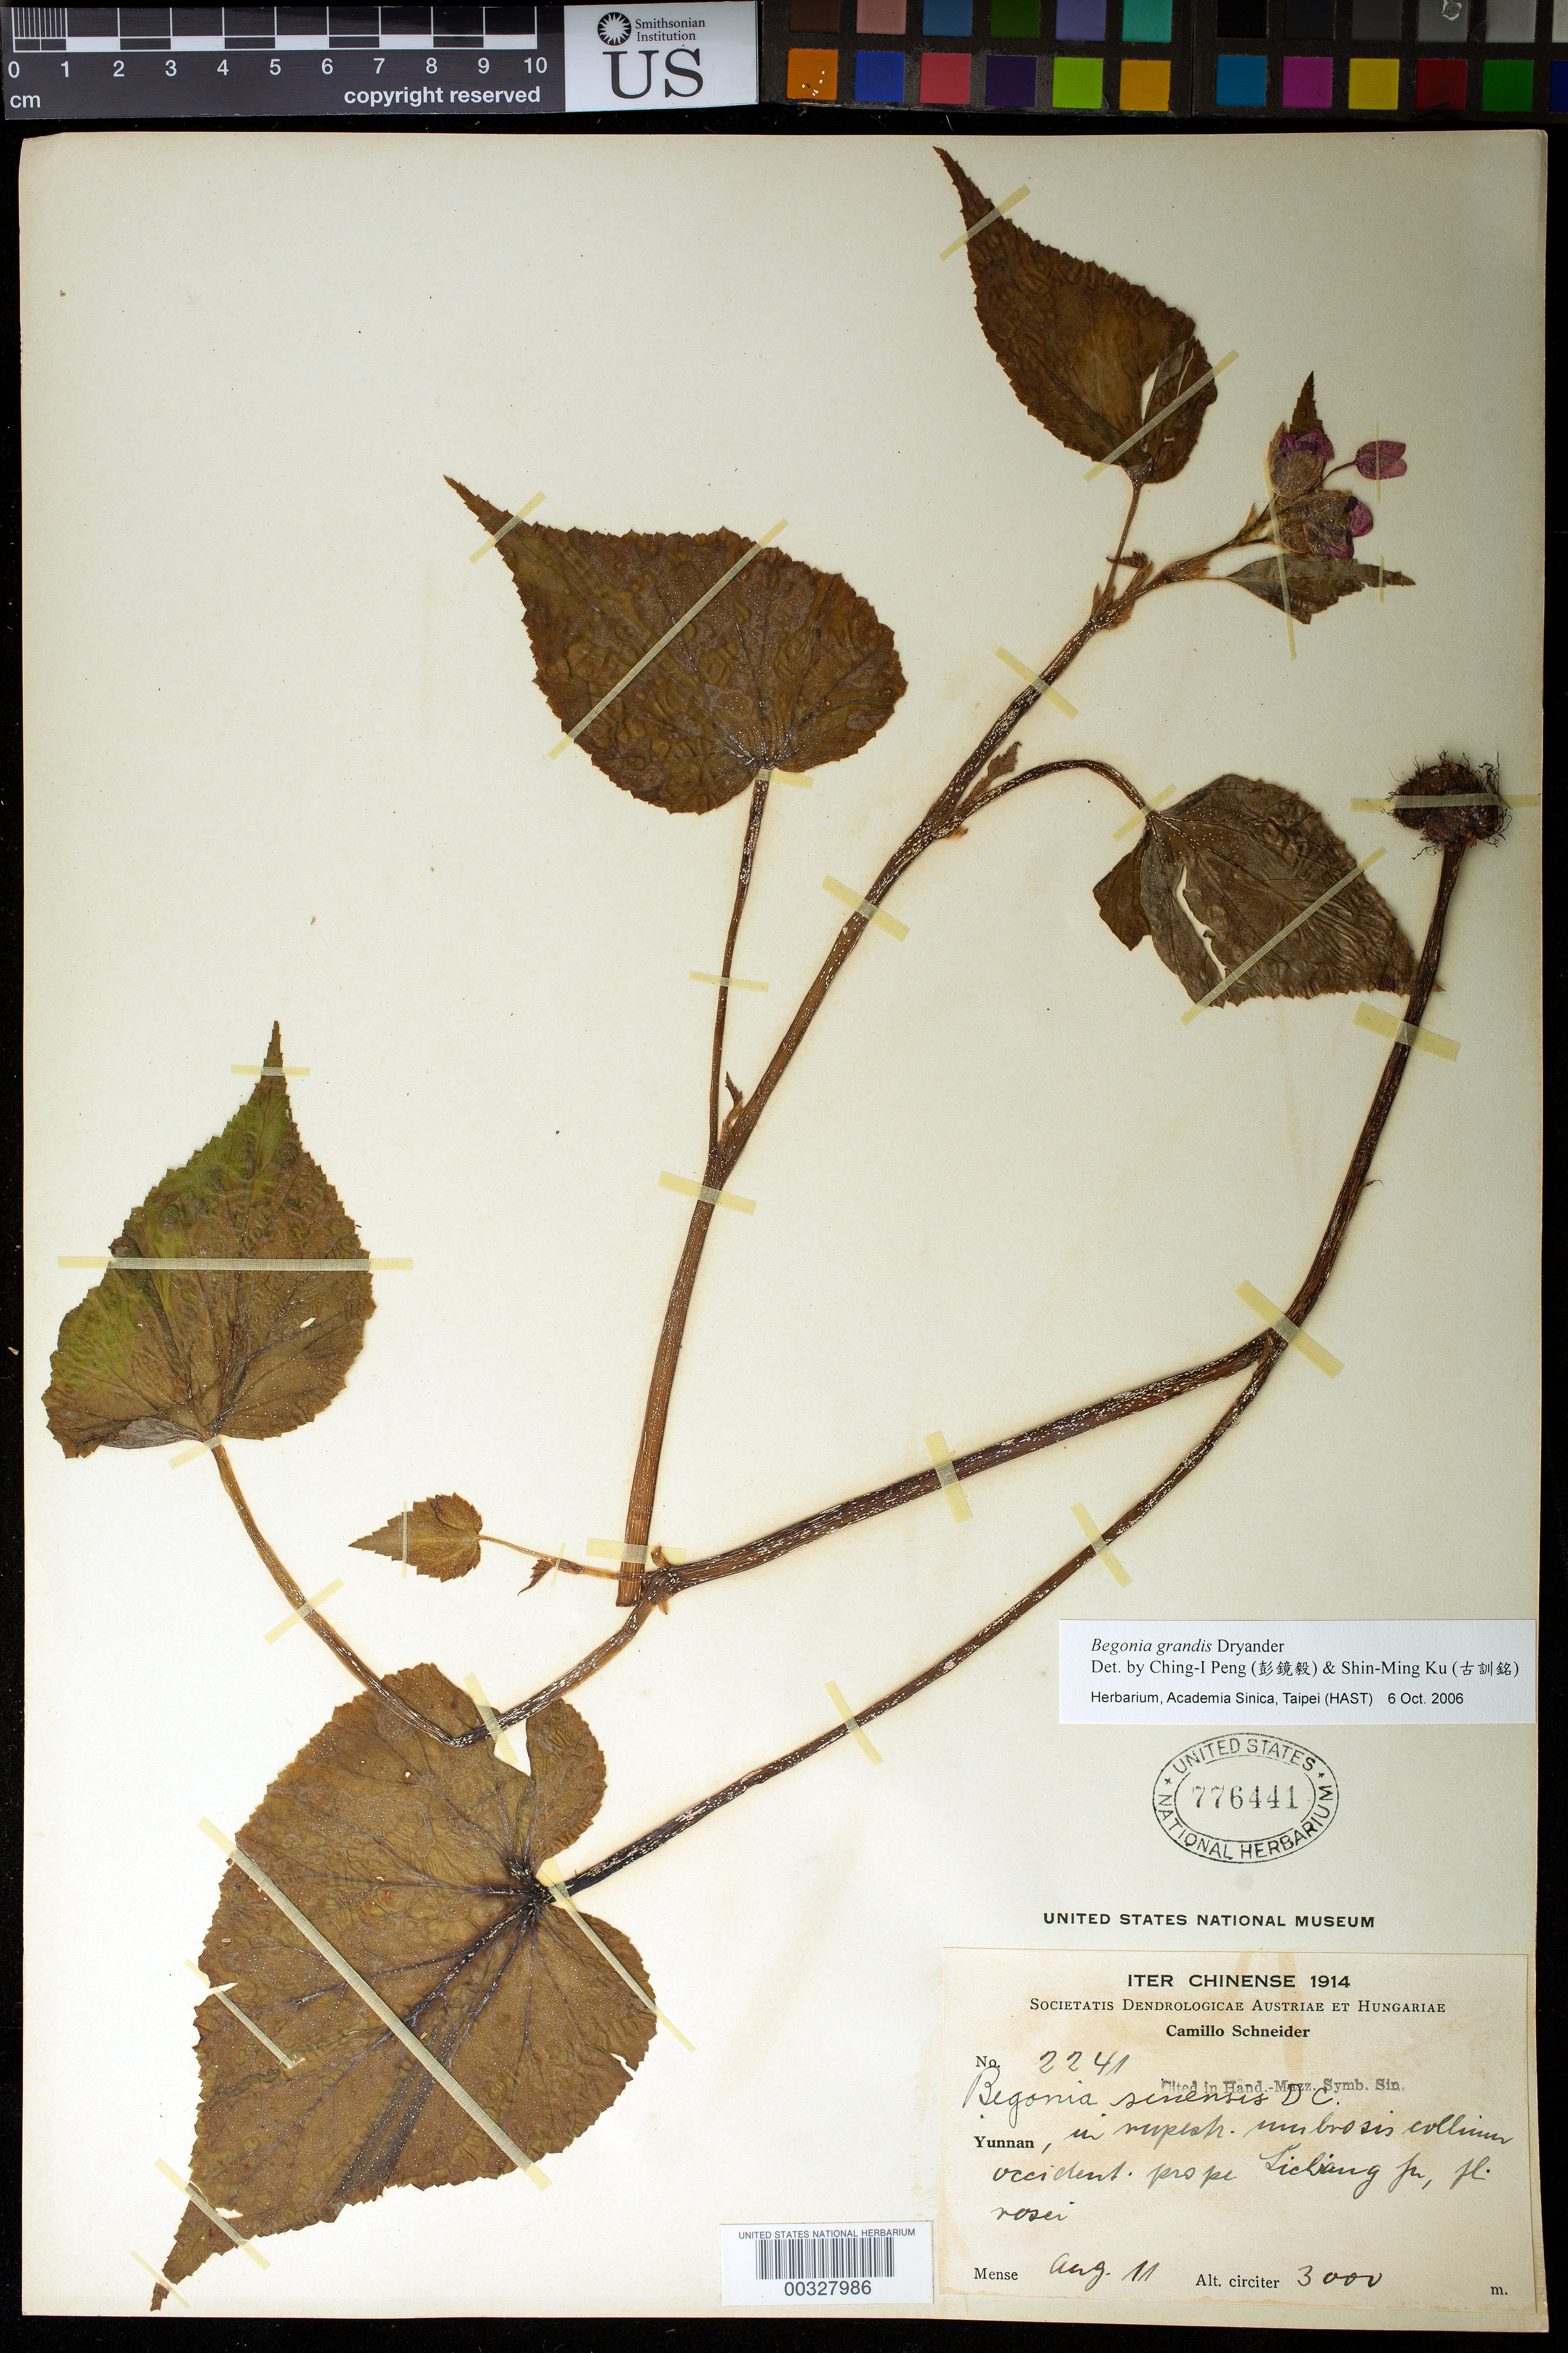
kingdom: Plantae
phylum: Tracheophyta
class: Magnoliopsida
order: Cucurbitales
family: Begoniaceae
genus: Begonia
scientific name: Begonia grandis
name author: Dryand.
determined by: Peng, Ching-I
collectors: C. K. Schneider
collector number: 2241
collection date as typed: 11 Aug 1914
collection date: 1914-08-11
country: China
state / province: Yunnan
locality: Occident prope likiang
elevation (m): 3000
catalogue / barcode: US 776441